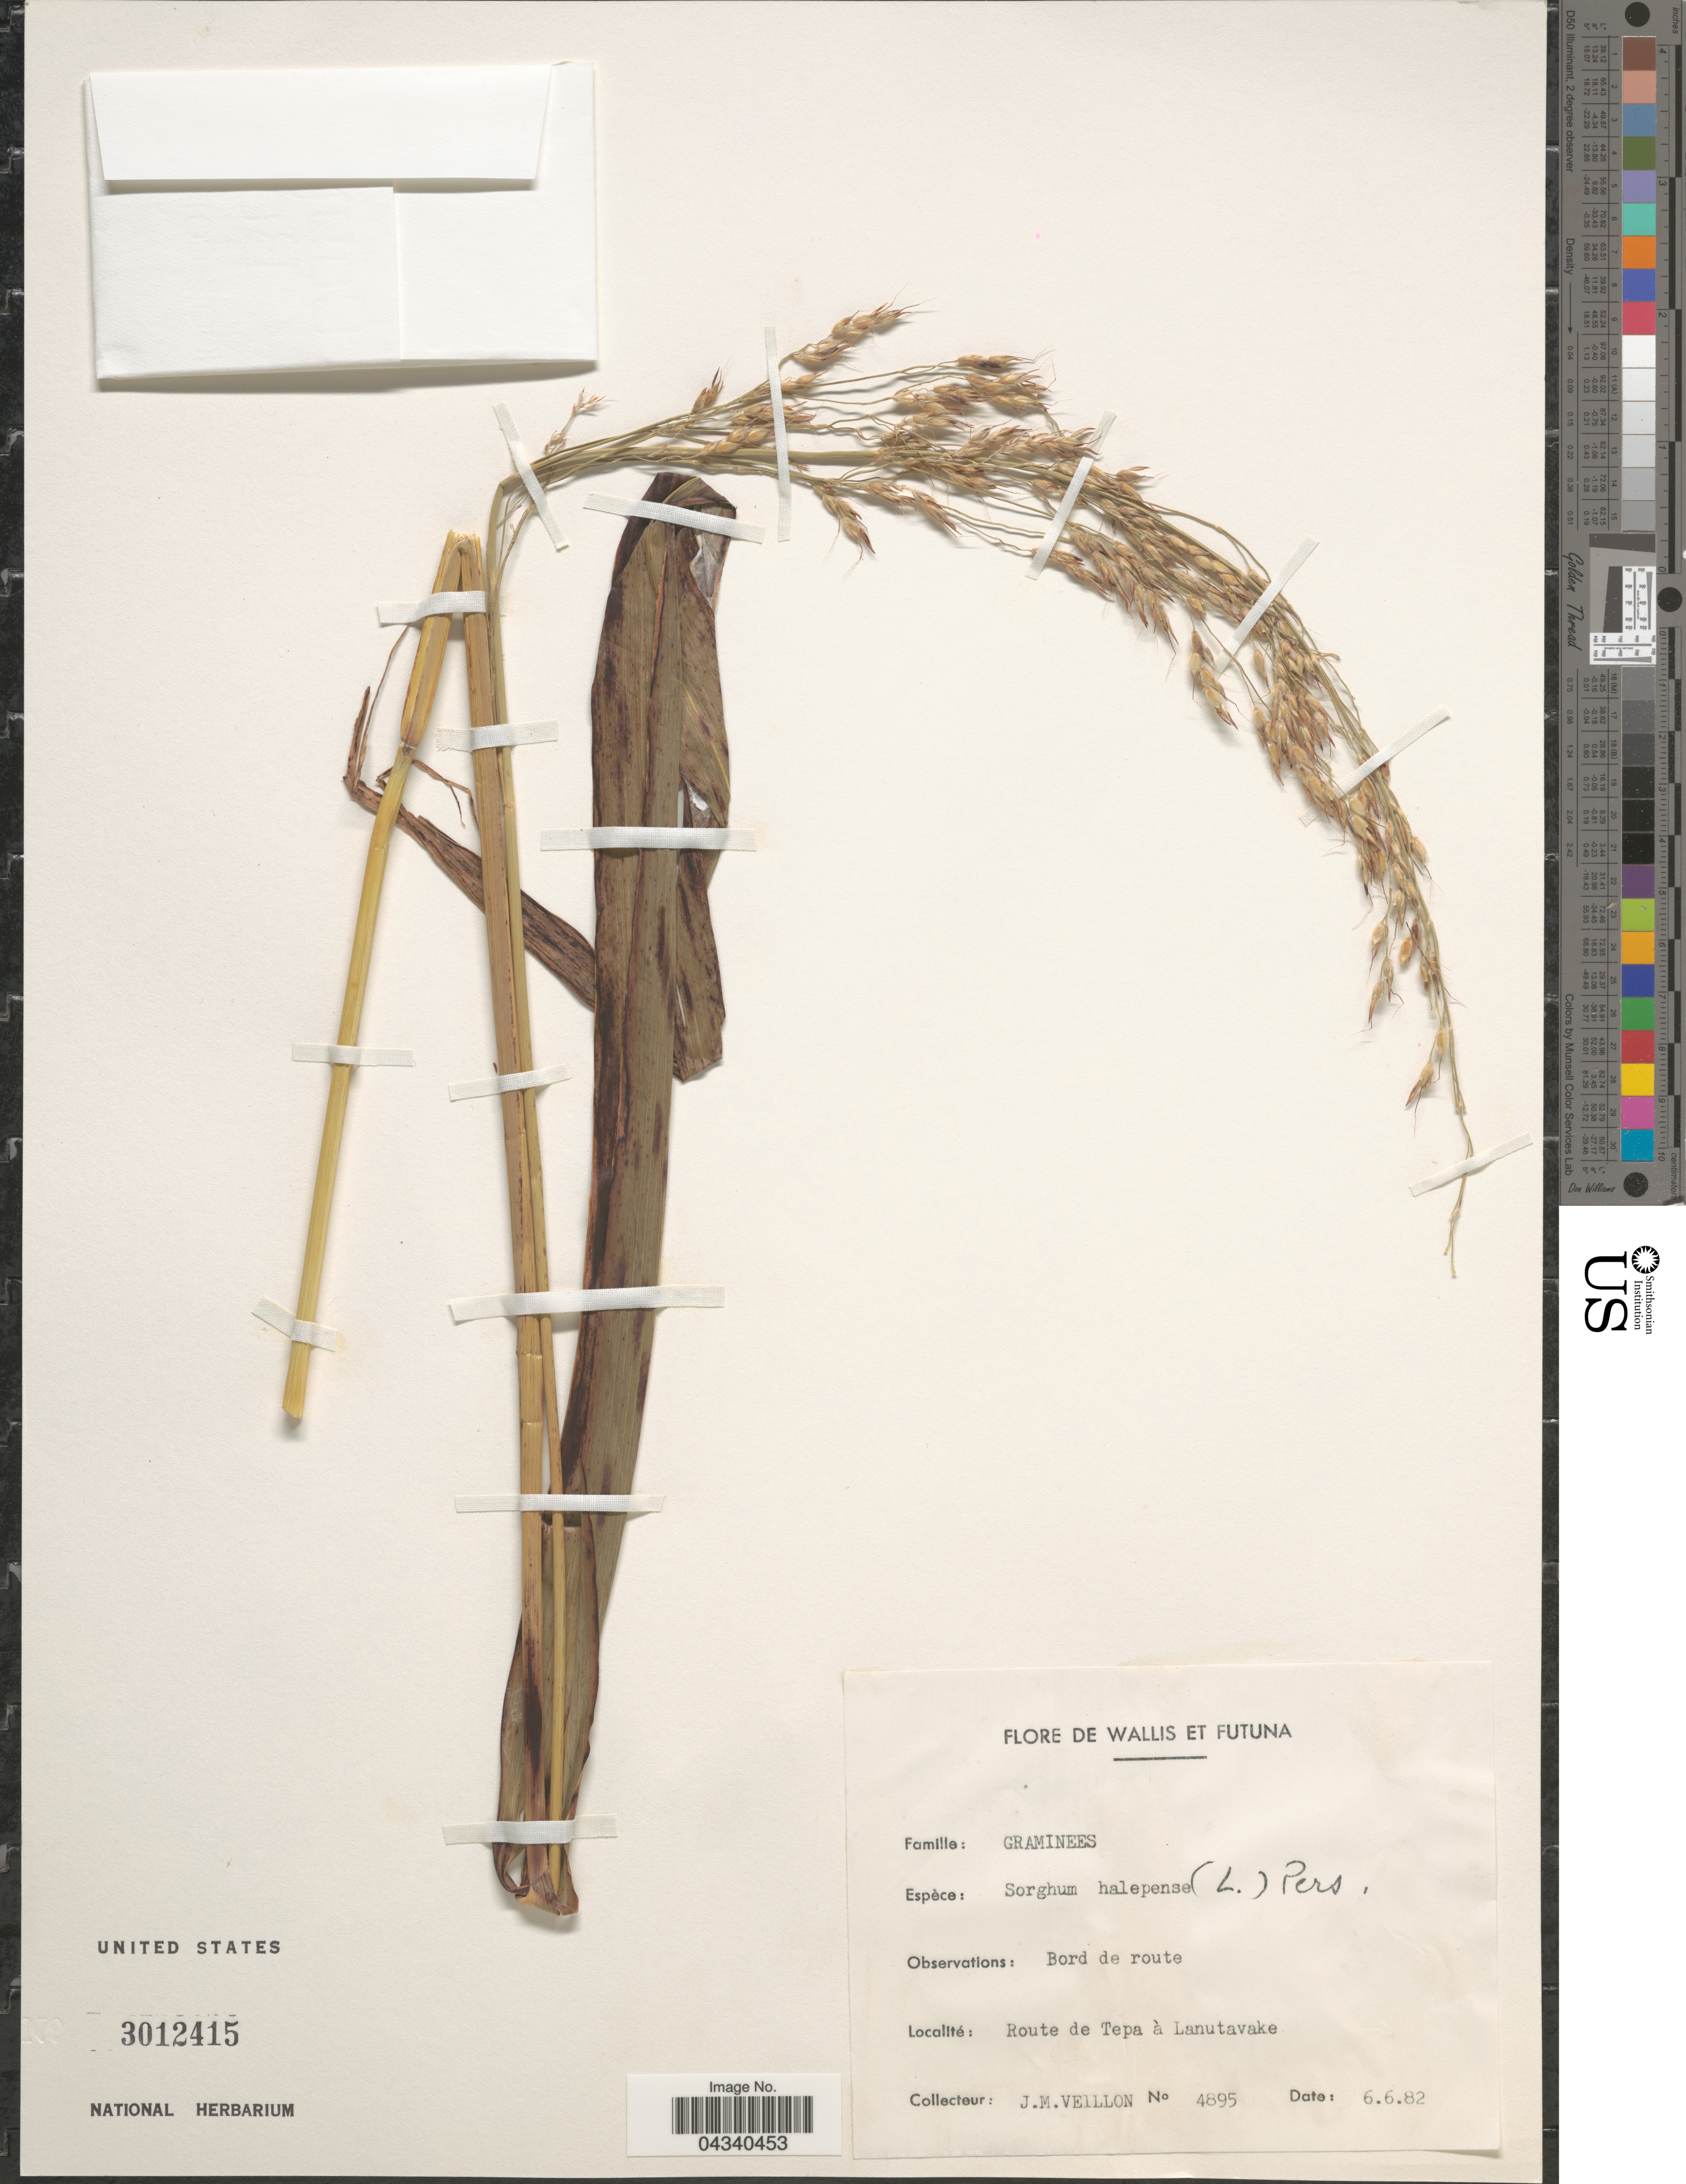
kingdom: Plantae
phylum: Tracheophyta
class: Liliopsida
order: Poales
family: Poaceae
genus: Sorghum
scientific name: Sorghum halepense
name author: (L.) Pers.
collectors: J. Veillon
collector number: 4895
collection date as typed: Transcribed d/m/y: 6/6/82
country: Wallis and Futuna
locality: Route de Tepa à Lanutavake.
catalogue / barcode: US 3012415